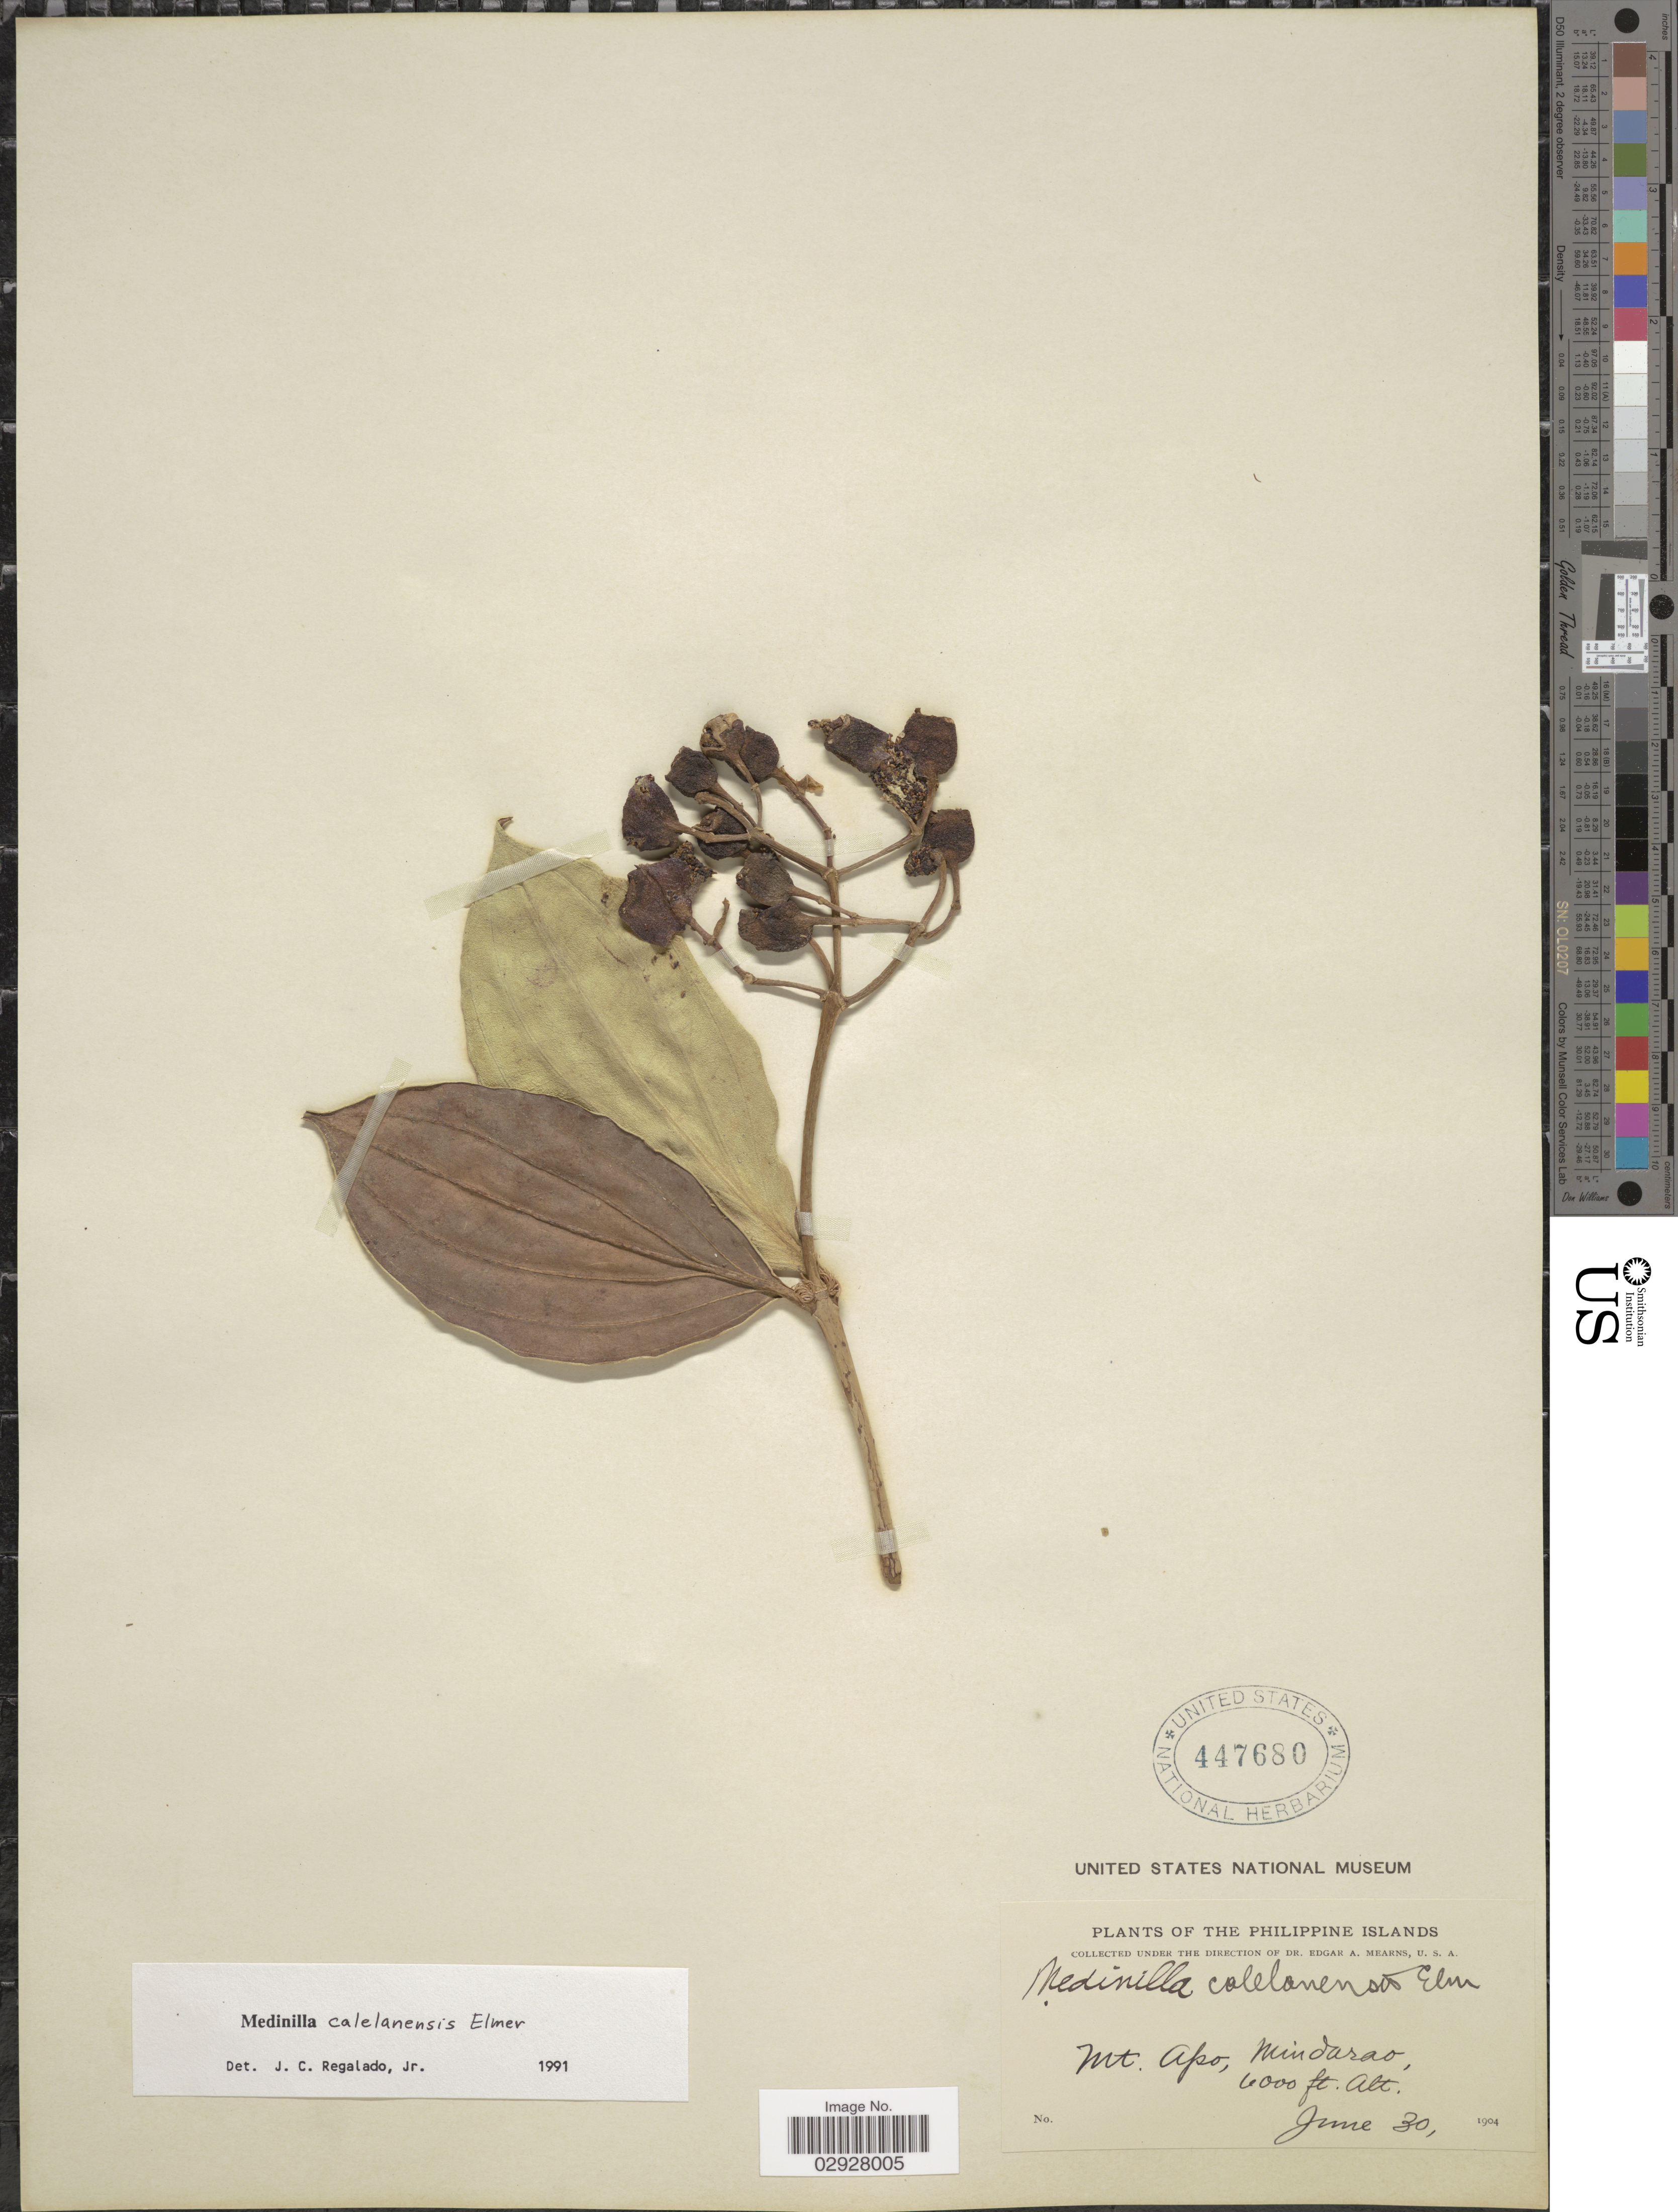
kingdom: Plantae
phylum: Tracheophyta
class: Magnoliopsida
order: Myrtales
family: Melastomataceae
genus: Medinilla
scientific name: Medinilla calelanensis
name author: Elmer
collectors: E. A. Mearns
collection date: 1904-06-30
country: Philippines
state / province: Davao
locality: Mt. Apo, Mindanao.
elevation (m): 1829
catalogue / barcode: US 447680